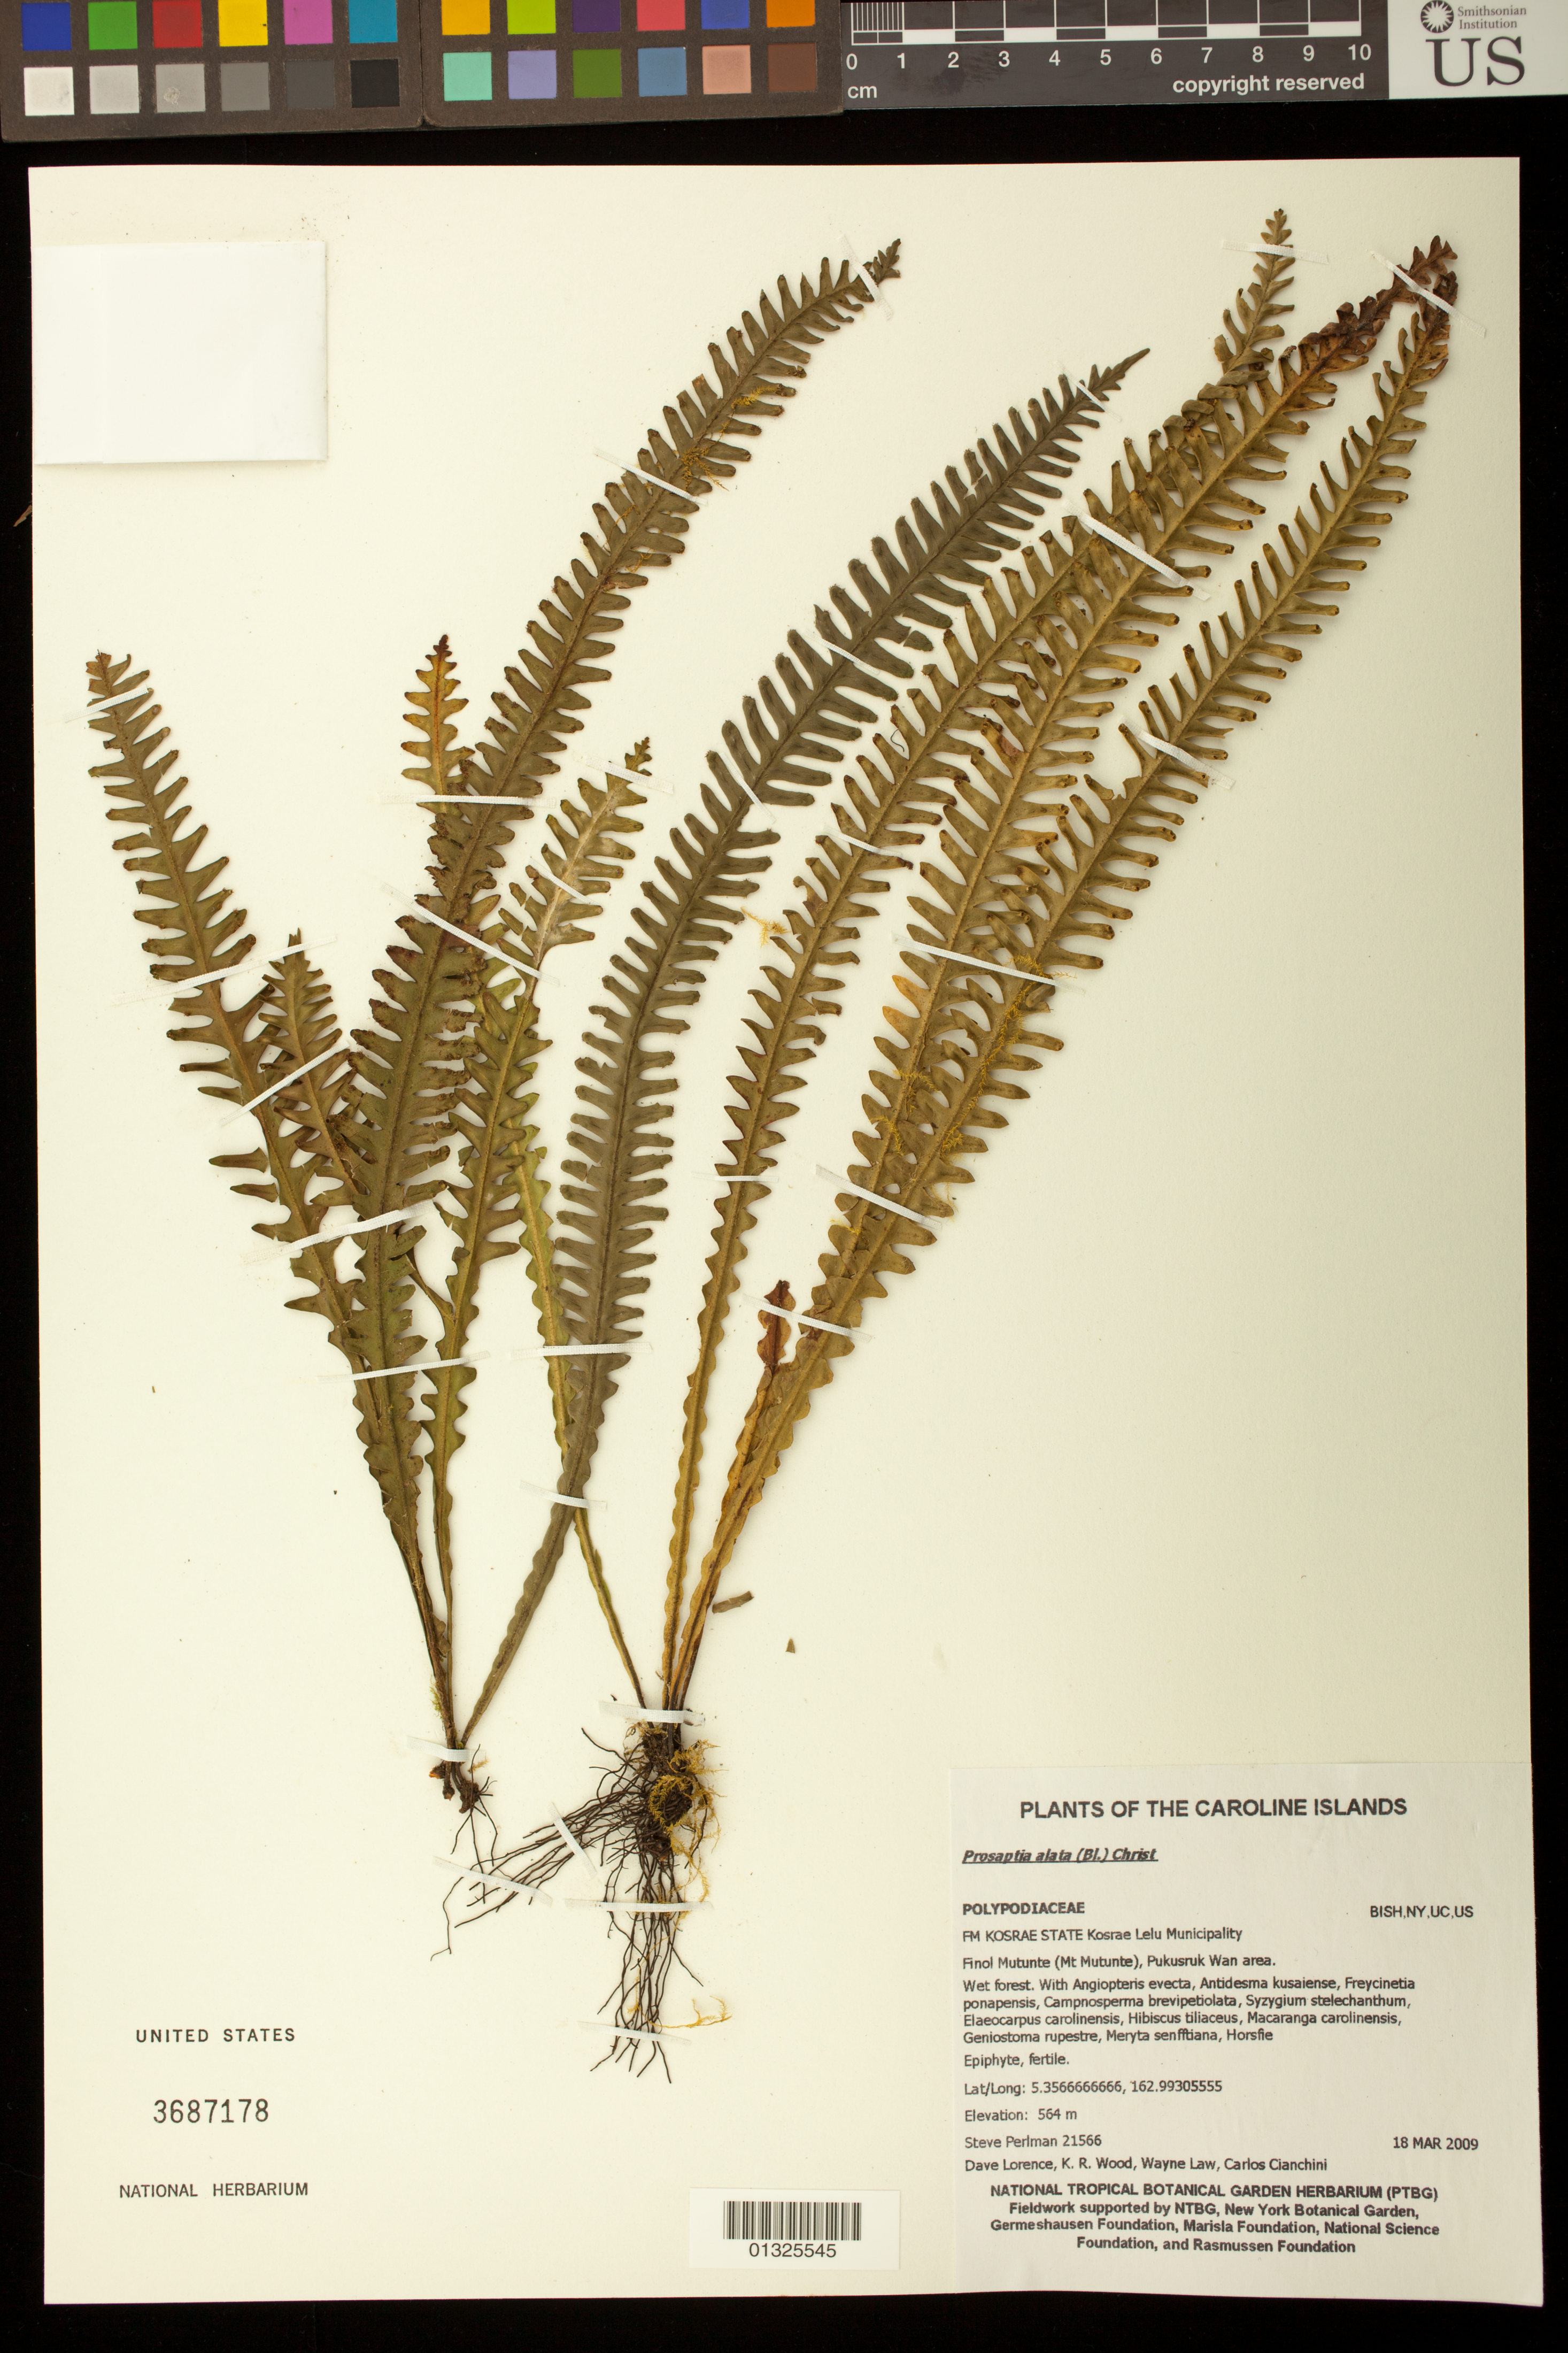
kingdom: Plantae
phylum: Tracheophyta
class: Polypodiopsida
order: Polypodiales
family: Polypodiaceae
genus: Prosaptia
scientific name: Prosaptia alata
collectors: S. P. Perlman, D. Lorence, K. R. Wood, W. Law & C. Cianchini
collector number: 21566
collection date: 2009-03-18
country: Micronesia, Federated States of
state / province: Kosrae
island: Kosrae [Kusaie]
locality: Lelu Municipality, Finol Mutunte (Mt. Mutunte), Pukusruk Wan area.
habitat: Wet forest.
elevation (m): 564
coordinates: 5.3566666666, 162.99305555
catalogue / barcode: US 3687178